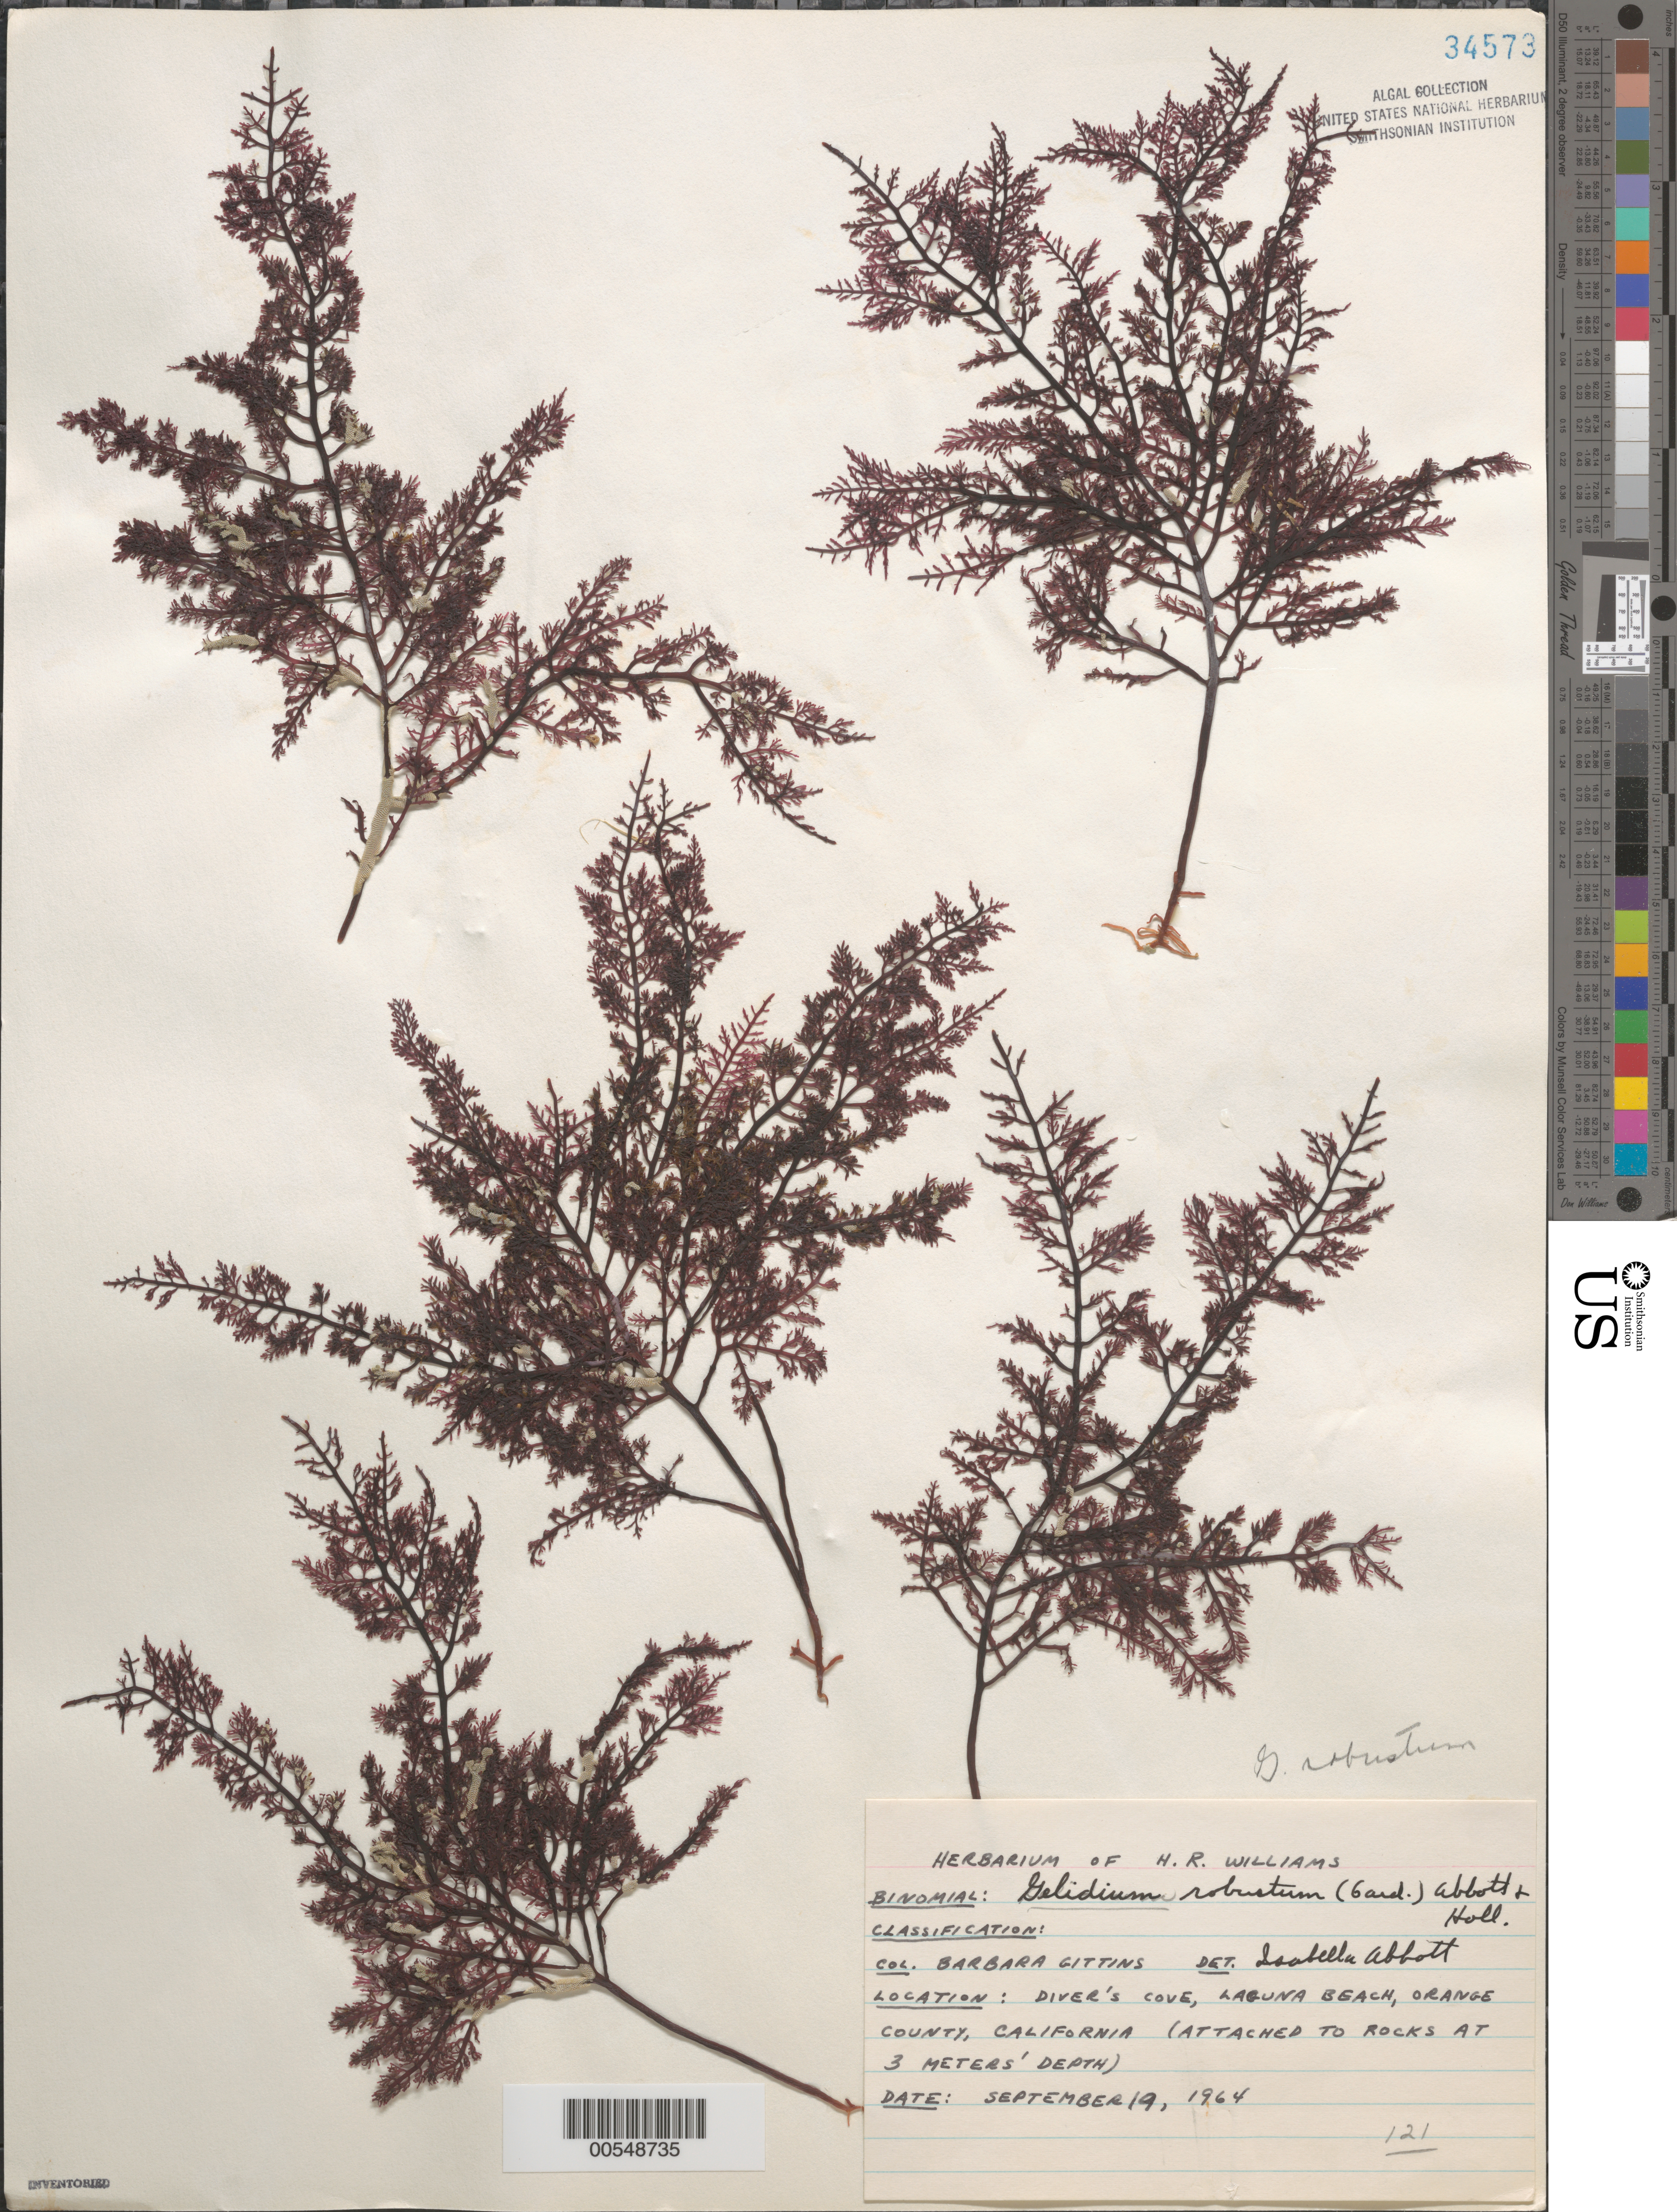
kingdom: Plantae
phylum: Rhodophyta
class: Florideophyceae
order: Gelidiales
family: Gelidiaceae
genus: Gelidium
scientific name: Gelidium robustum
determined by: Abbott, Isabella A.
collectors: B. Gittins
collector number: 121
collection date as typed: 19 Sep 1964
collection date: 1964-09-19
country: United States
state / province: California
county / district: Orange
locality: Divers Cove, Laguna Beach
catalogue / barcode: US 34573